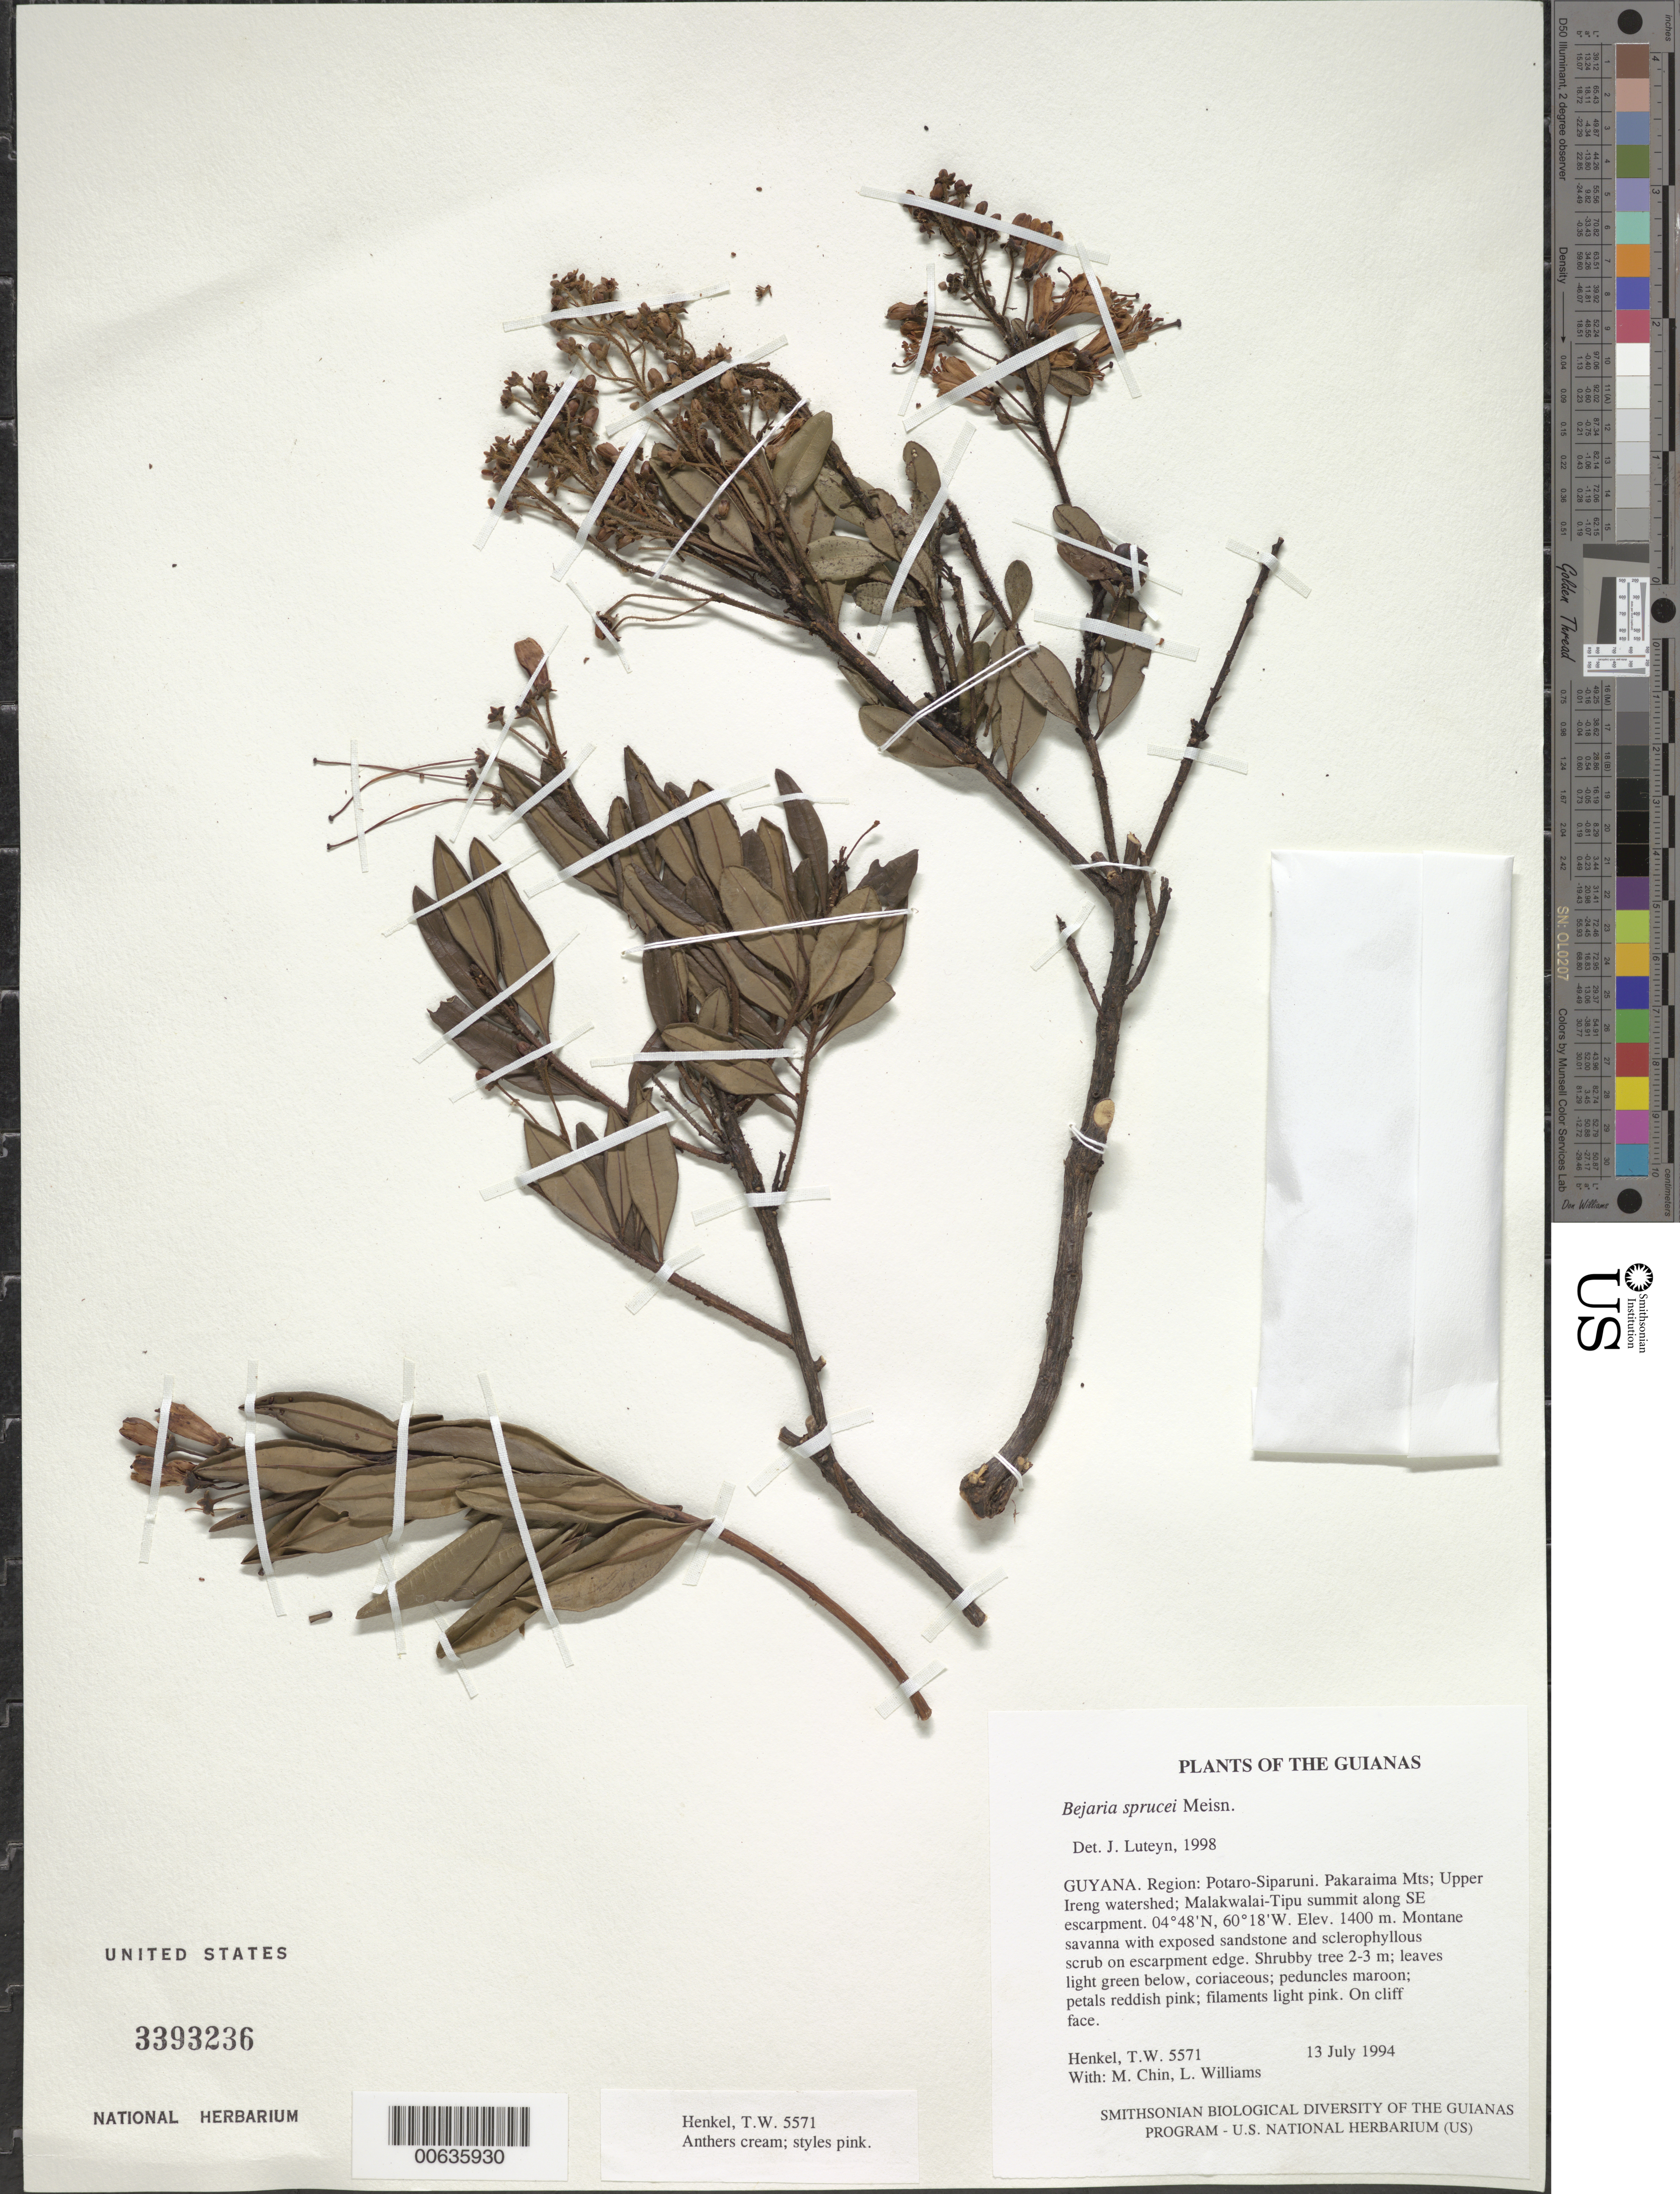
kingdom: Plantae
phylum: Tracheophyta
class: Magnoliopsida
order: Ericales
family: Ericaceae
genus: Bejaria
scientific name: Bejaria sprucei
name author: Meisn.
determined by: Luteyn, J. L.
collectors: T. Henkel, M. Chin & L. Williams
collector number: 5571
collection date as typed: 13 July 1994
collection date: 1994-07-13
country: Guyana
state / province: Potaro-Siparuni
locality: Pakaraima Mts; Upper Ireng watershed; Malakwalai-Tipu summit along SE escarpment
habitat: Montane savanna with exposed sandstone and sclerophyllous scrub on escarpment edge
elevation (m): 1400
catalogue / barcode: US 3393236